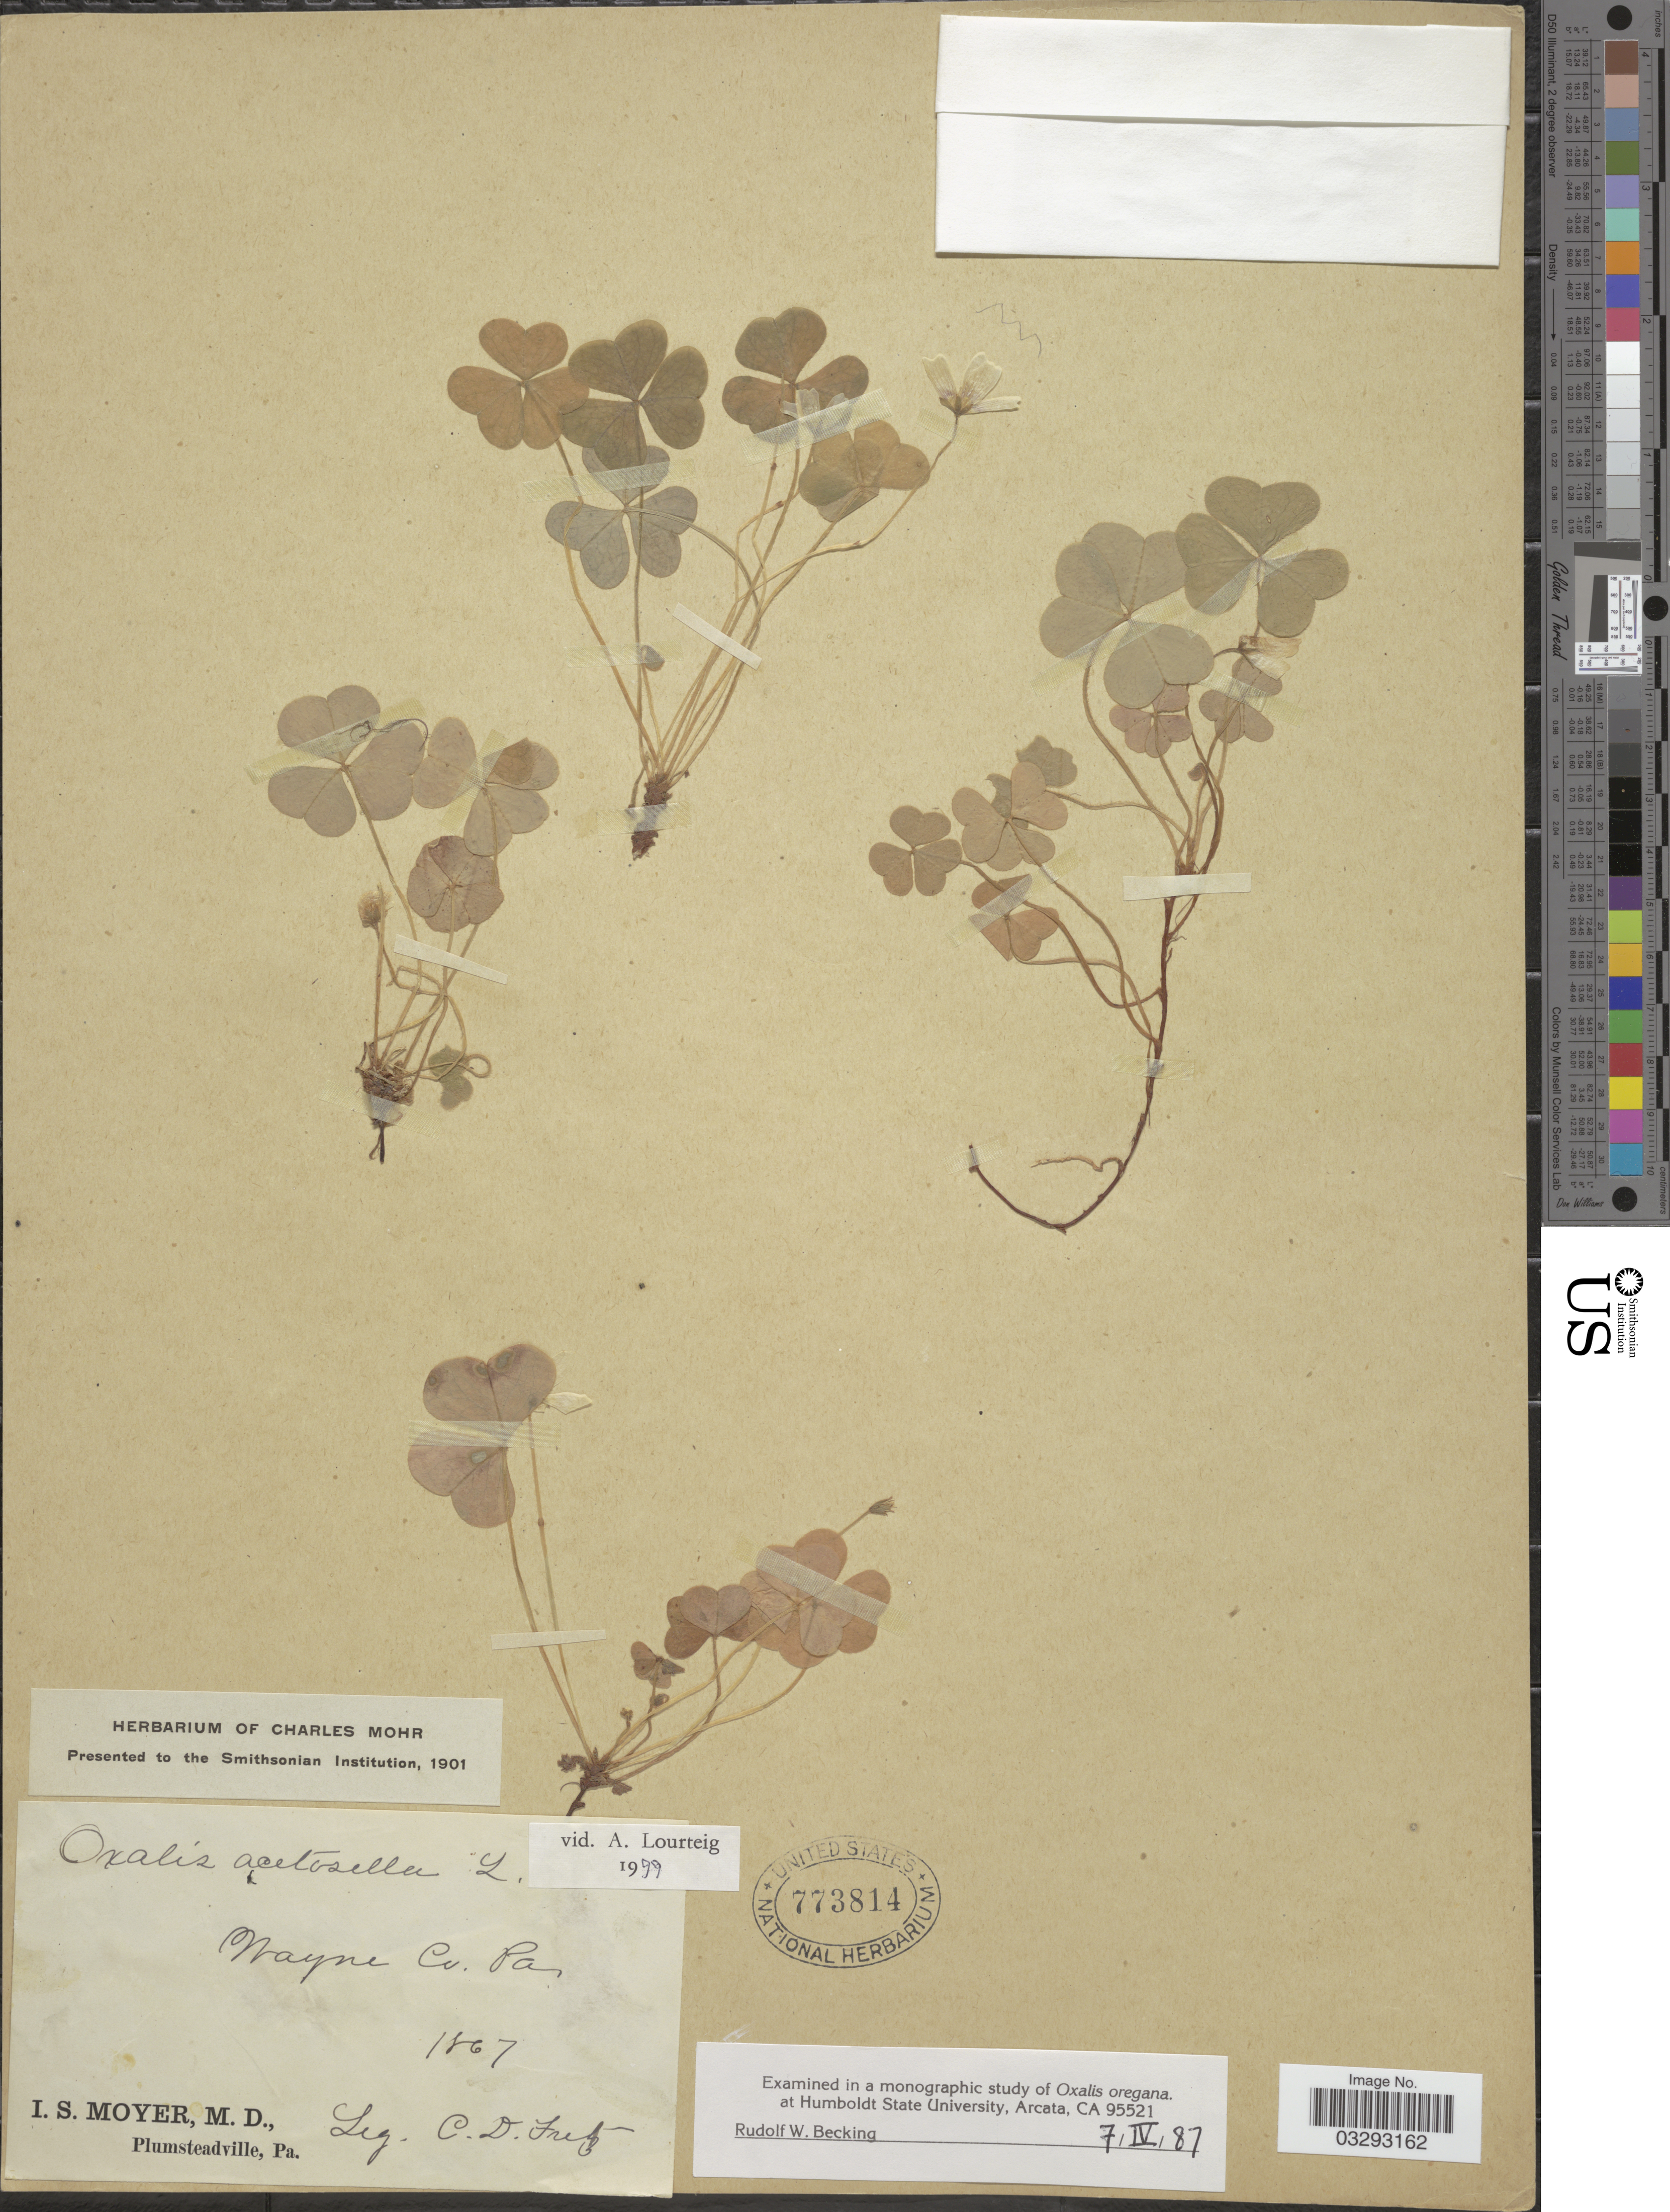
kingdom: Plantae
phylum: Tracheophyta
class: Magnoliopsida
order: Oxalidales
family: Oxalidaceae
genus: Oxalis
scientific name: Oxalis acetosella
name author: L.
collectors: C. D. Fretz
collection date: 1867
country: United States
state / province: Pennsylvania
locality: Wayne Co. Pa.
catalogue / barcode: US 773814